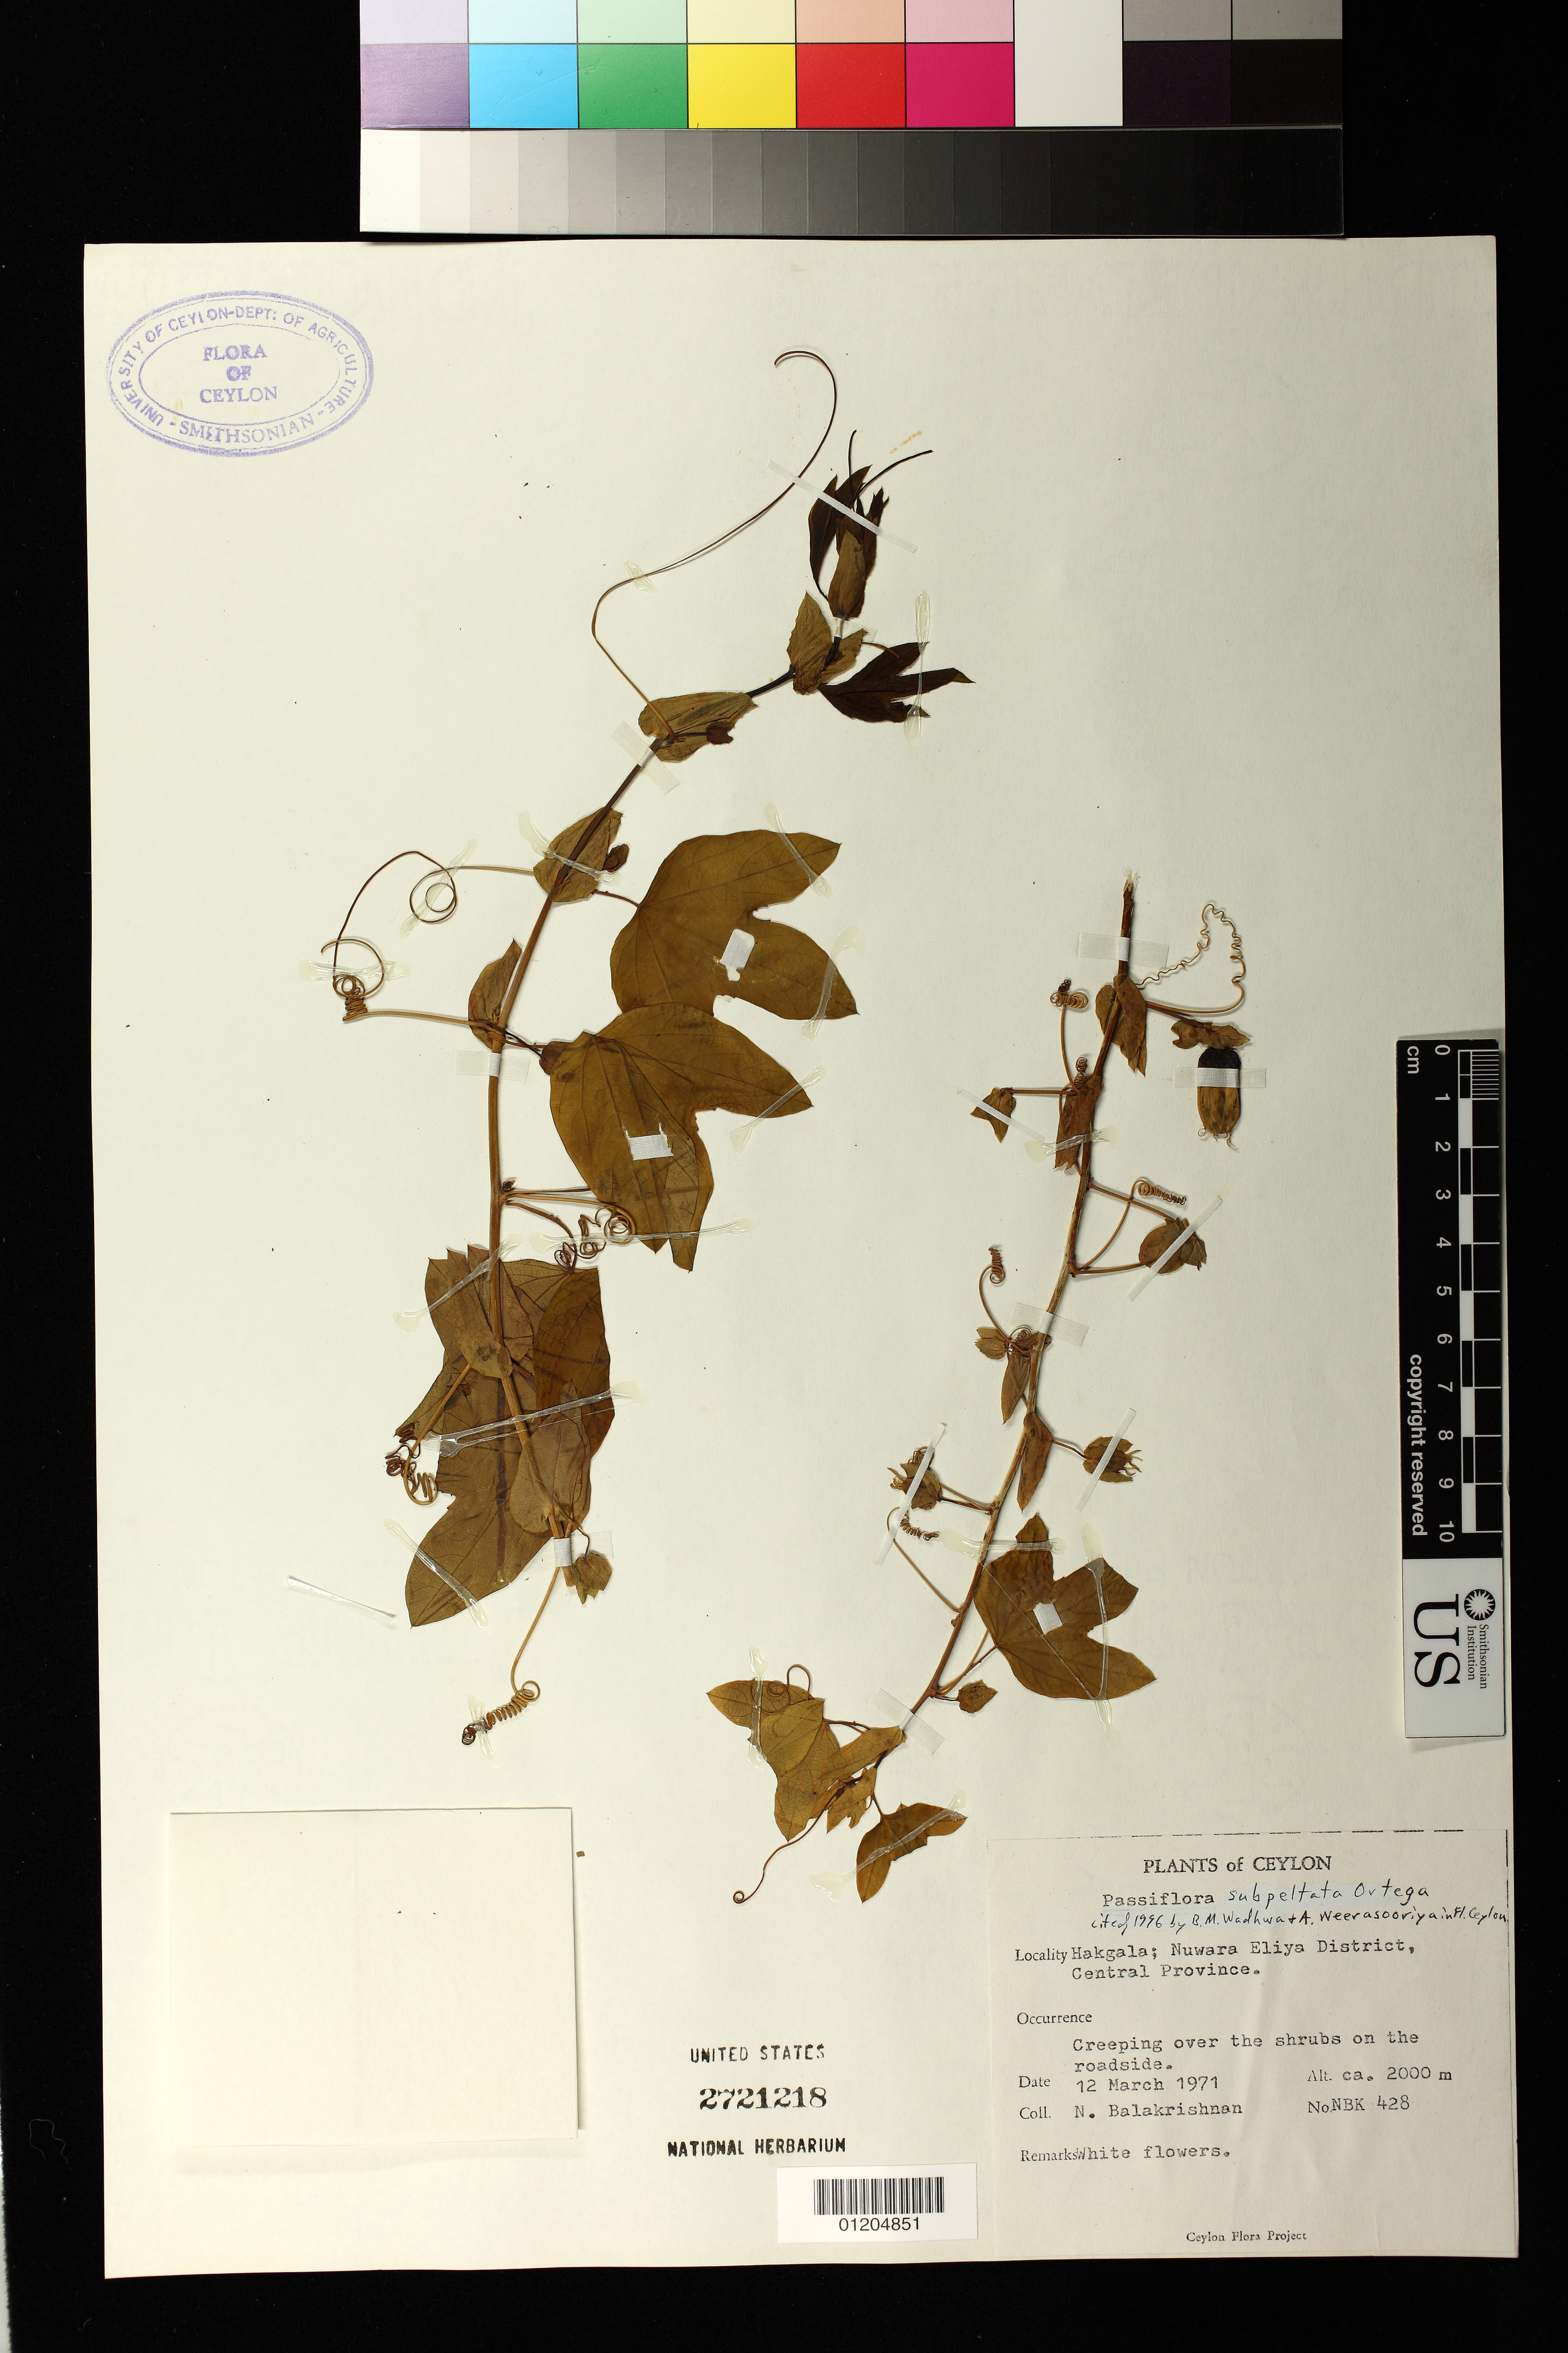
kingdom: Plantae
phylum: Tracheophyta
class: Magnoliopsida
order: Malpighiales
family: Passifloraceae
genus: Passiflora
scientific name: Passiflora subpeltata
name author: Ortega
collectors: N. Balakrishnan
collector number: NBK 428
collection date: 1971-03-12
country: Sri Lanka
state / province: Central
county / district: Nuwara Eliya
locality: Hakgala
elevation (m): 2000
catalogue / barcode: US 2721218